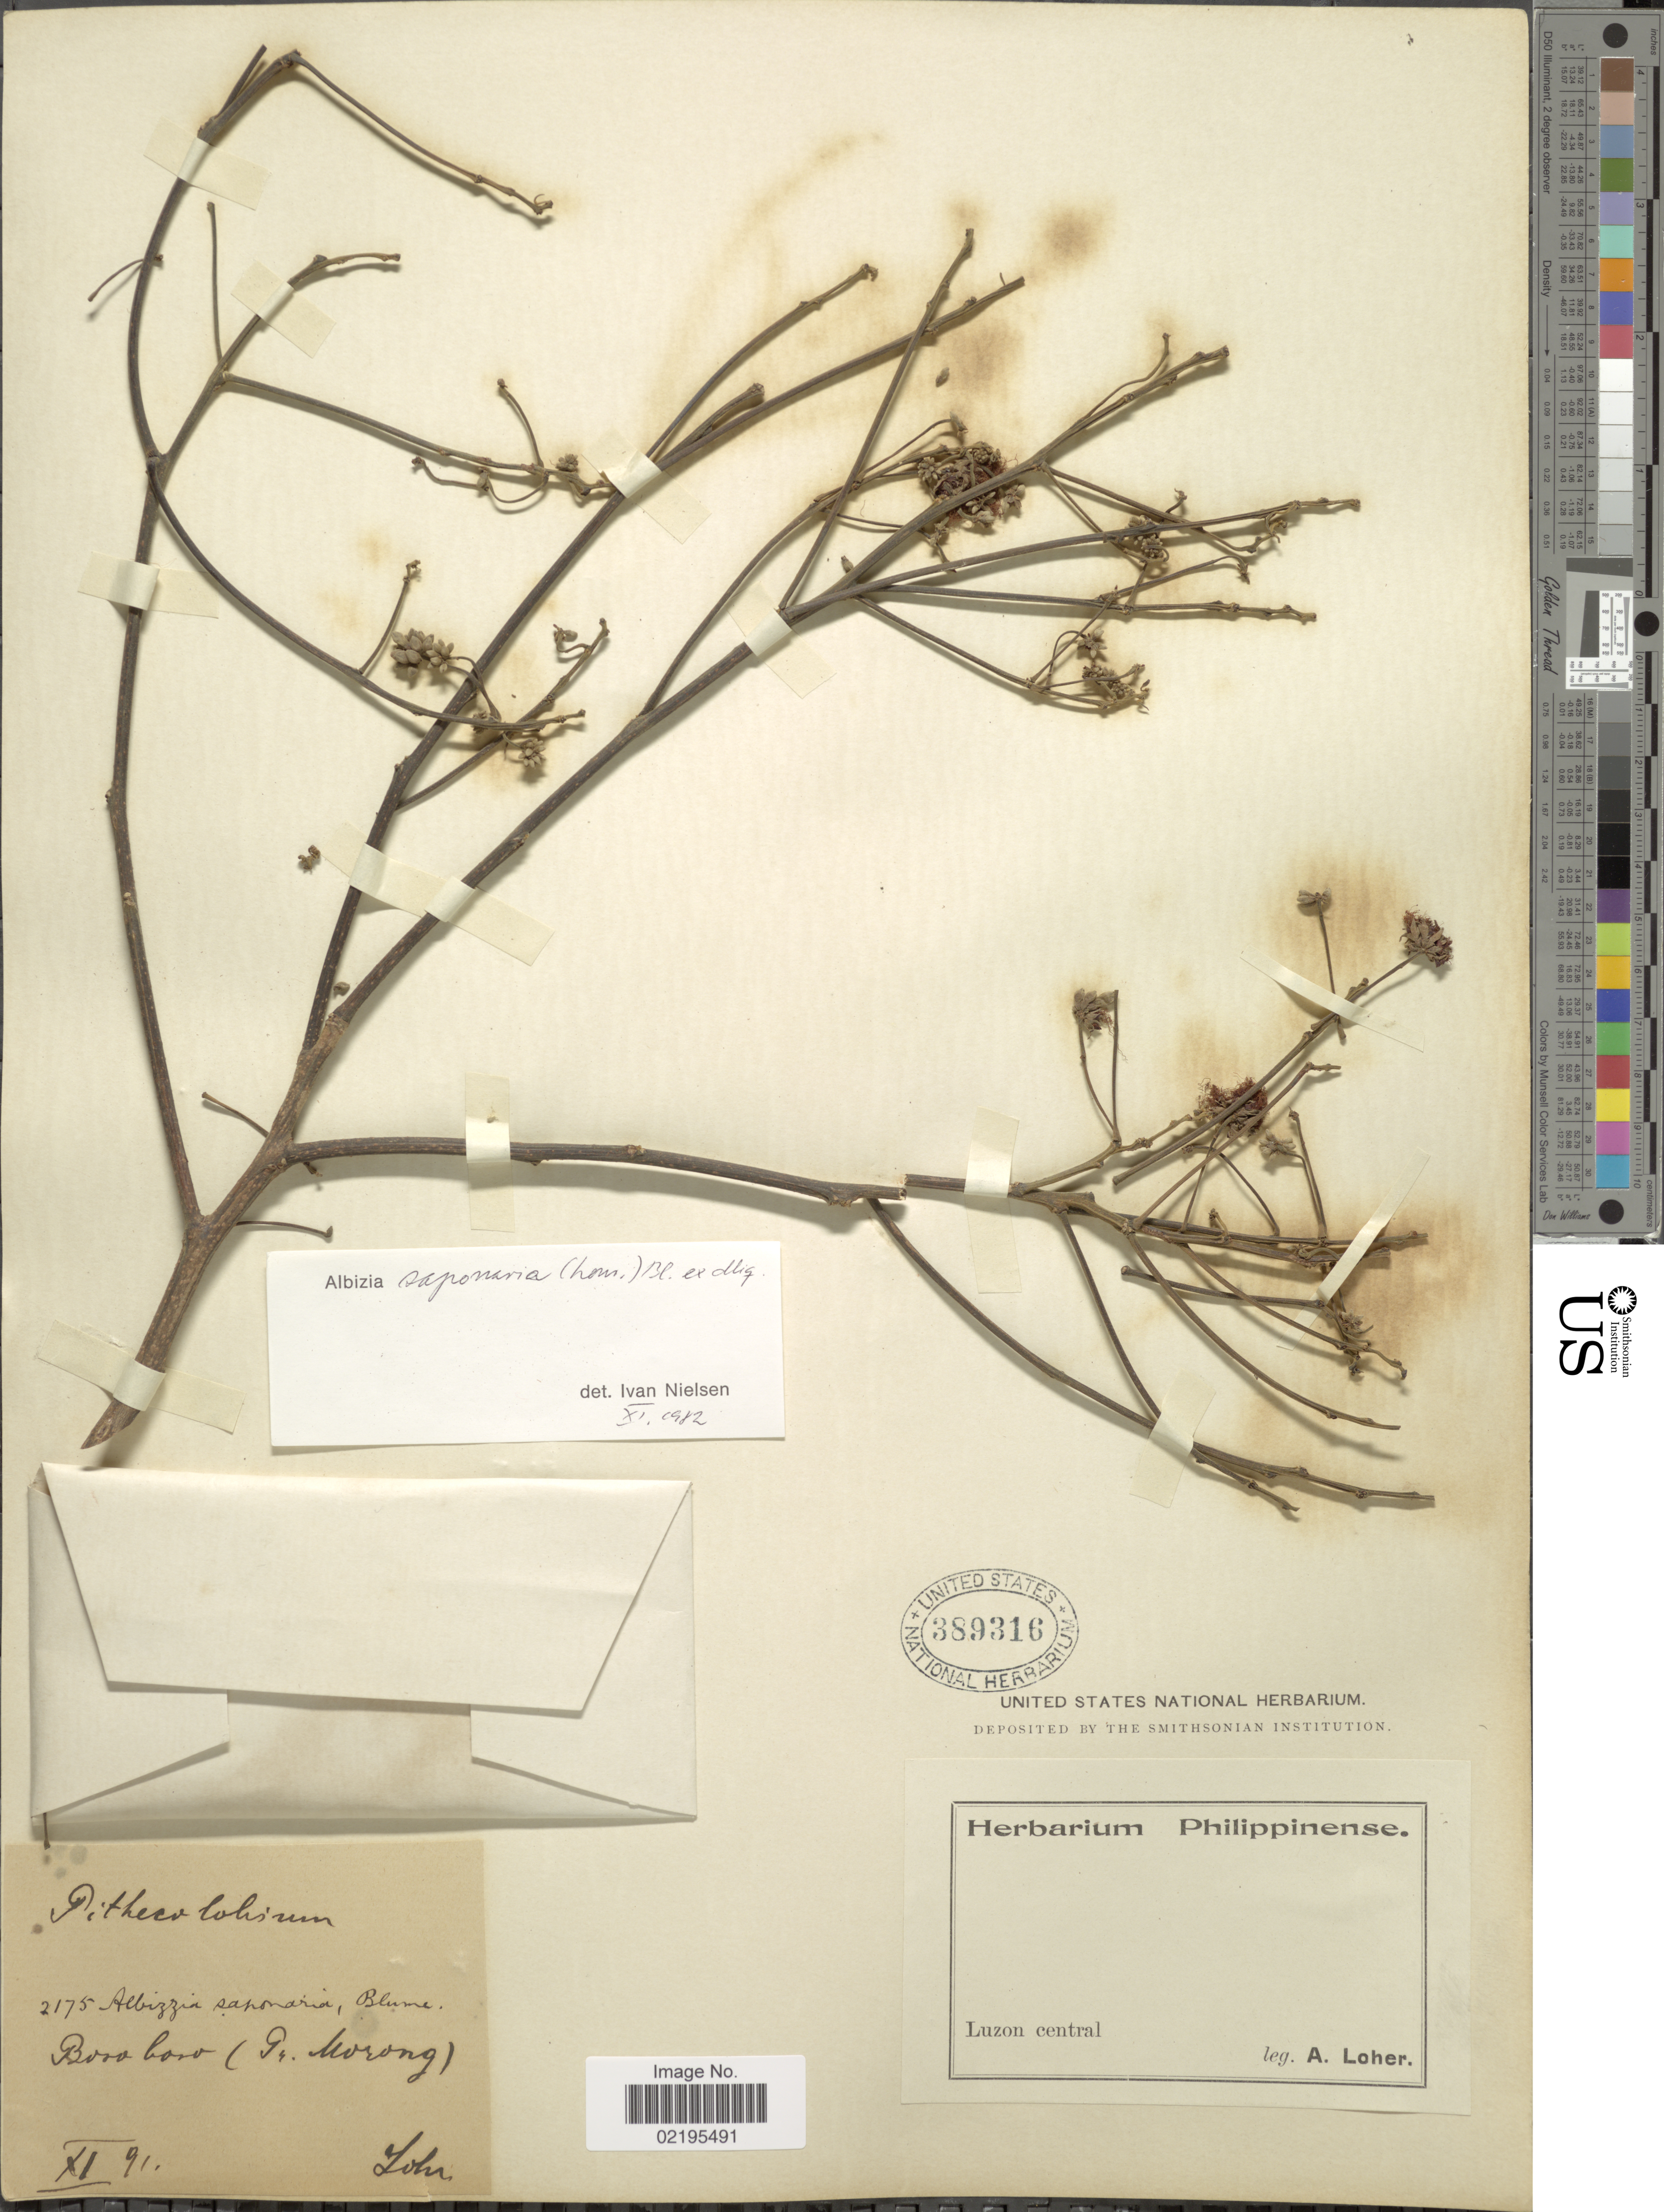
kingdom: Plantae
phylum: Tracheophyta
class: Magnoliopsida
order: Fabales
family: Fabaceae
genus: Albizia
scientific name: Albizia saponaria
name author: (Lour.) Blume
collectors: A. Loher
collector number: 2175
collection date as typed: Transcribed d/m/y: /11/91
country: Philippines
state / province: Central Luzon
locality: Bosoboso (Pr. Morong)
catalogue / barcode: US 389316